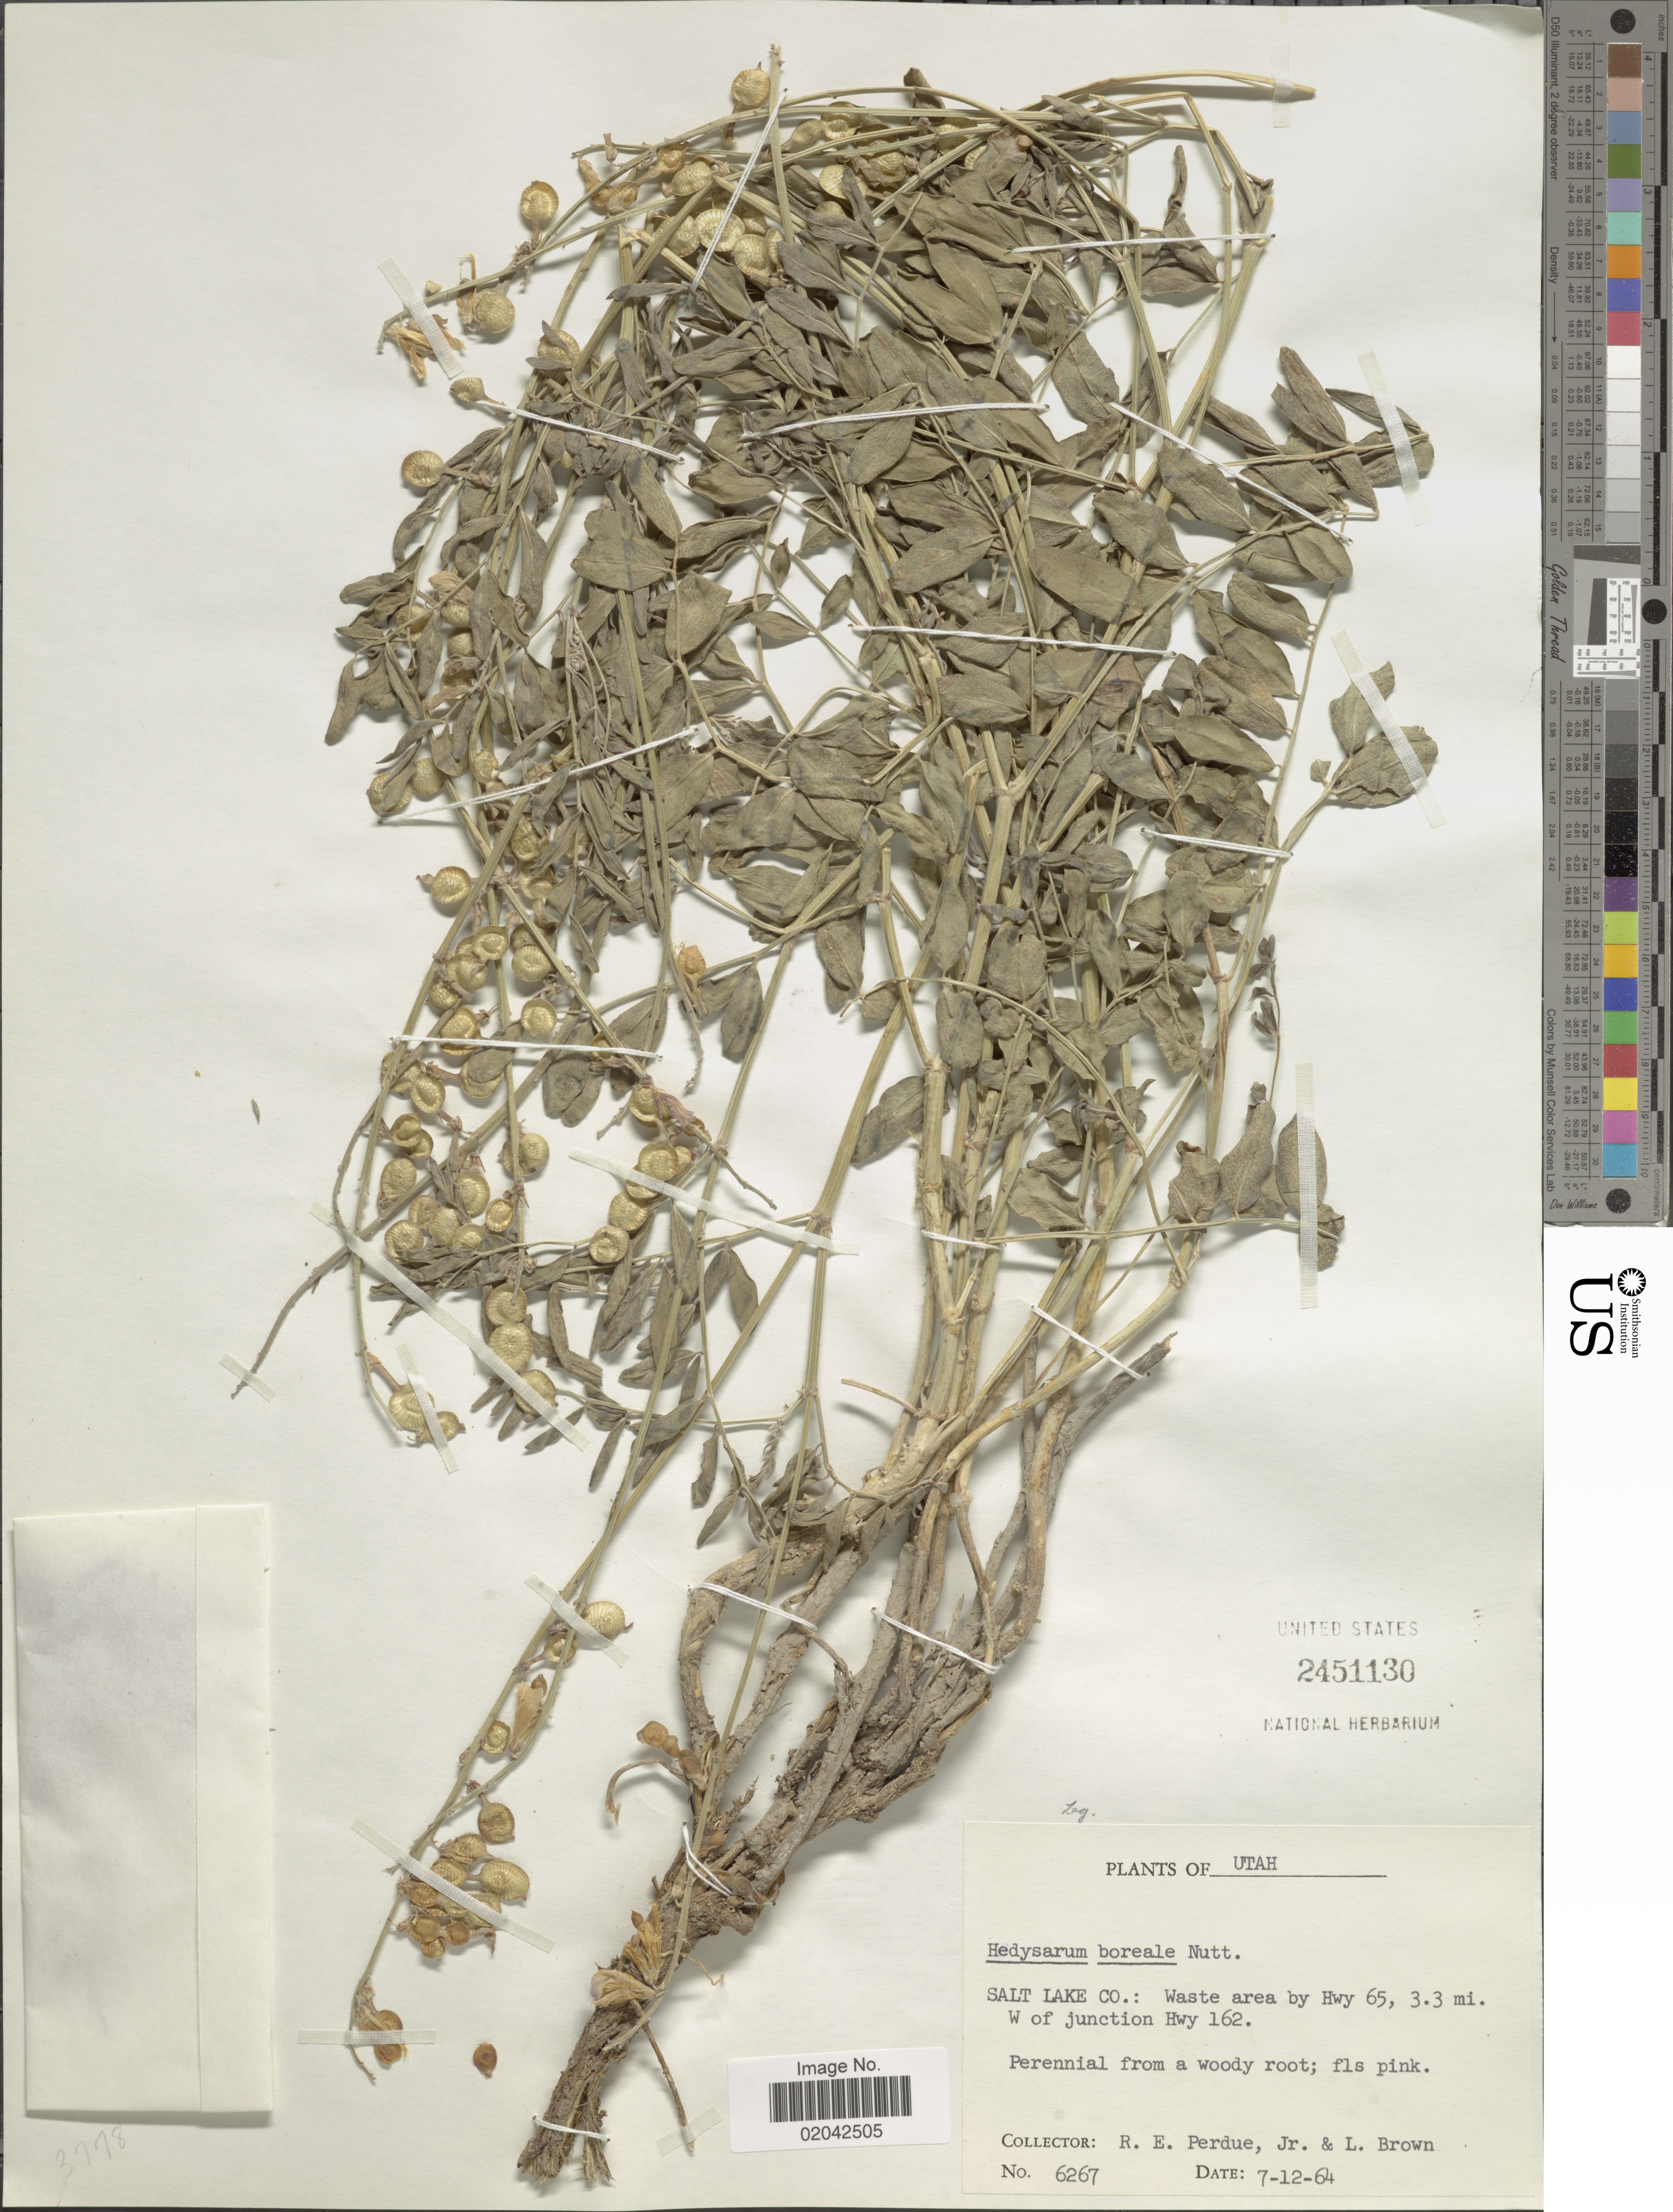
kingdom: Plantae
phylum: Tracheophyta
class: Magnoliopsida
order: Fabales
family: Fabaceae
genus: Hedysarum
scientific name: Hedysarum boreale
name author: Nutt.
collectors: R. E. Perdue & L. Brown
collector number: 6267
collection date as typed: Transcribed d/m/y: 12/7/64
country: United States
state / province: Utah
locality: Salt Lake Co., waste area by hwy 65, 3.3 mi W of junction Hwy 162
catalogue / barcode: US 2451130